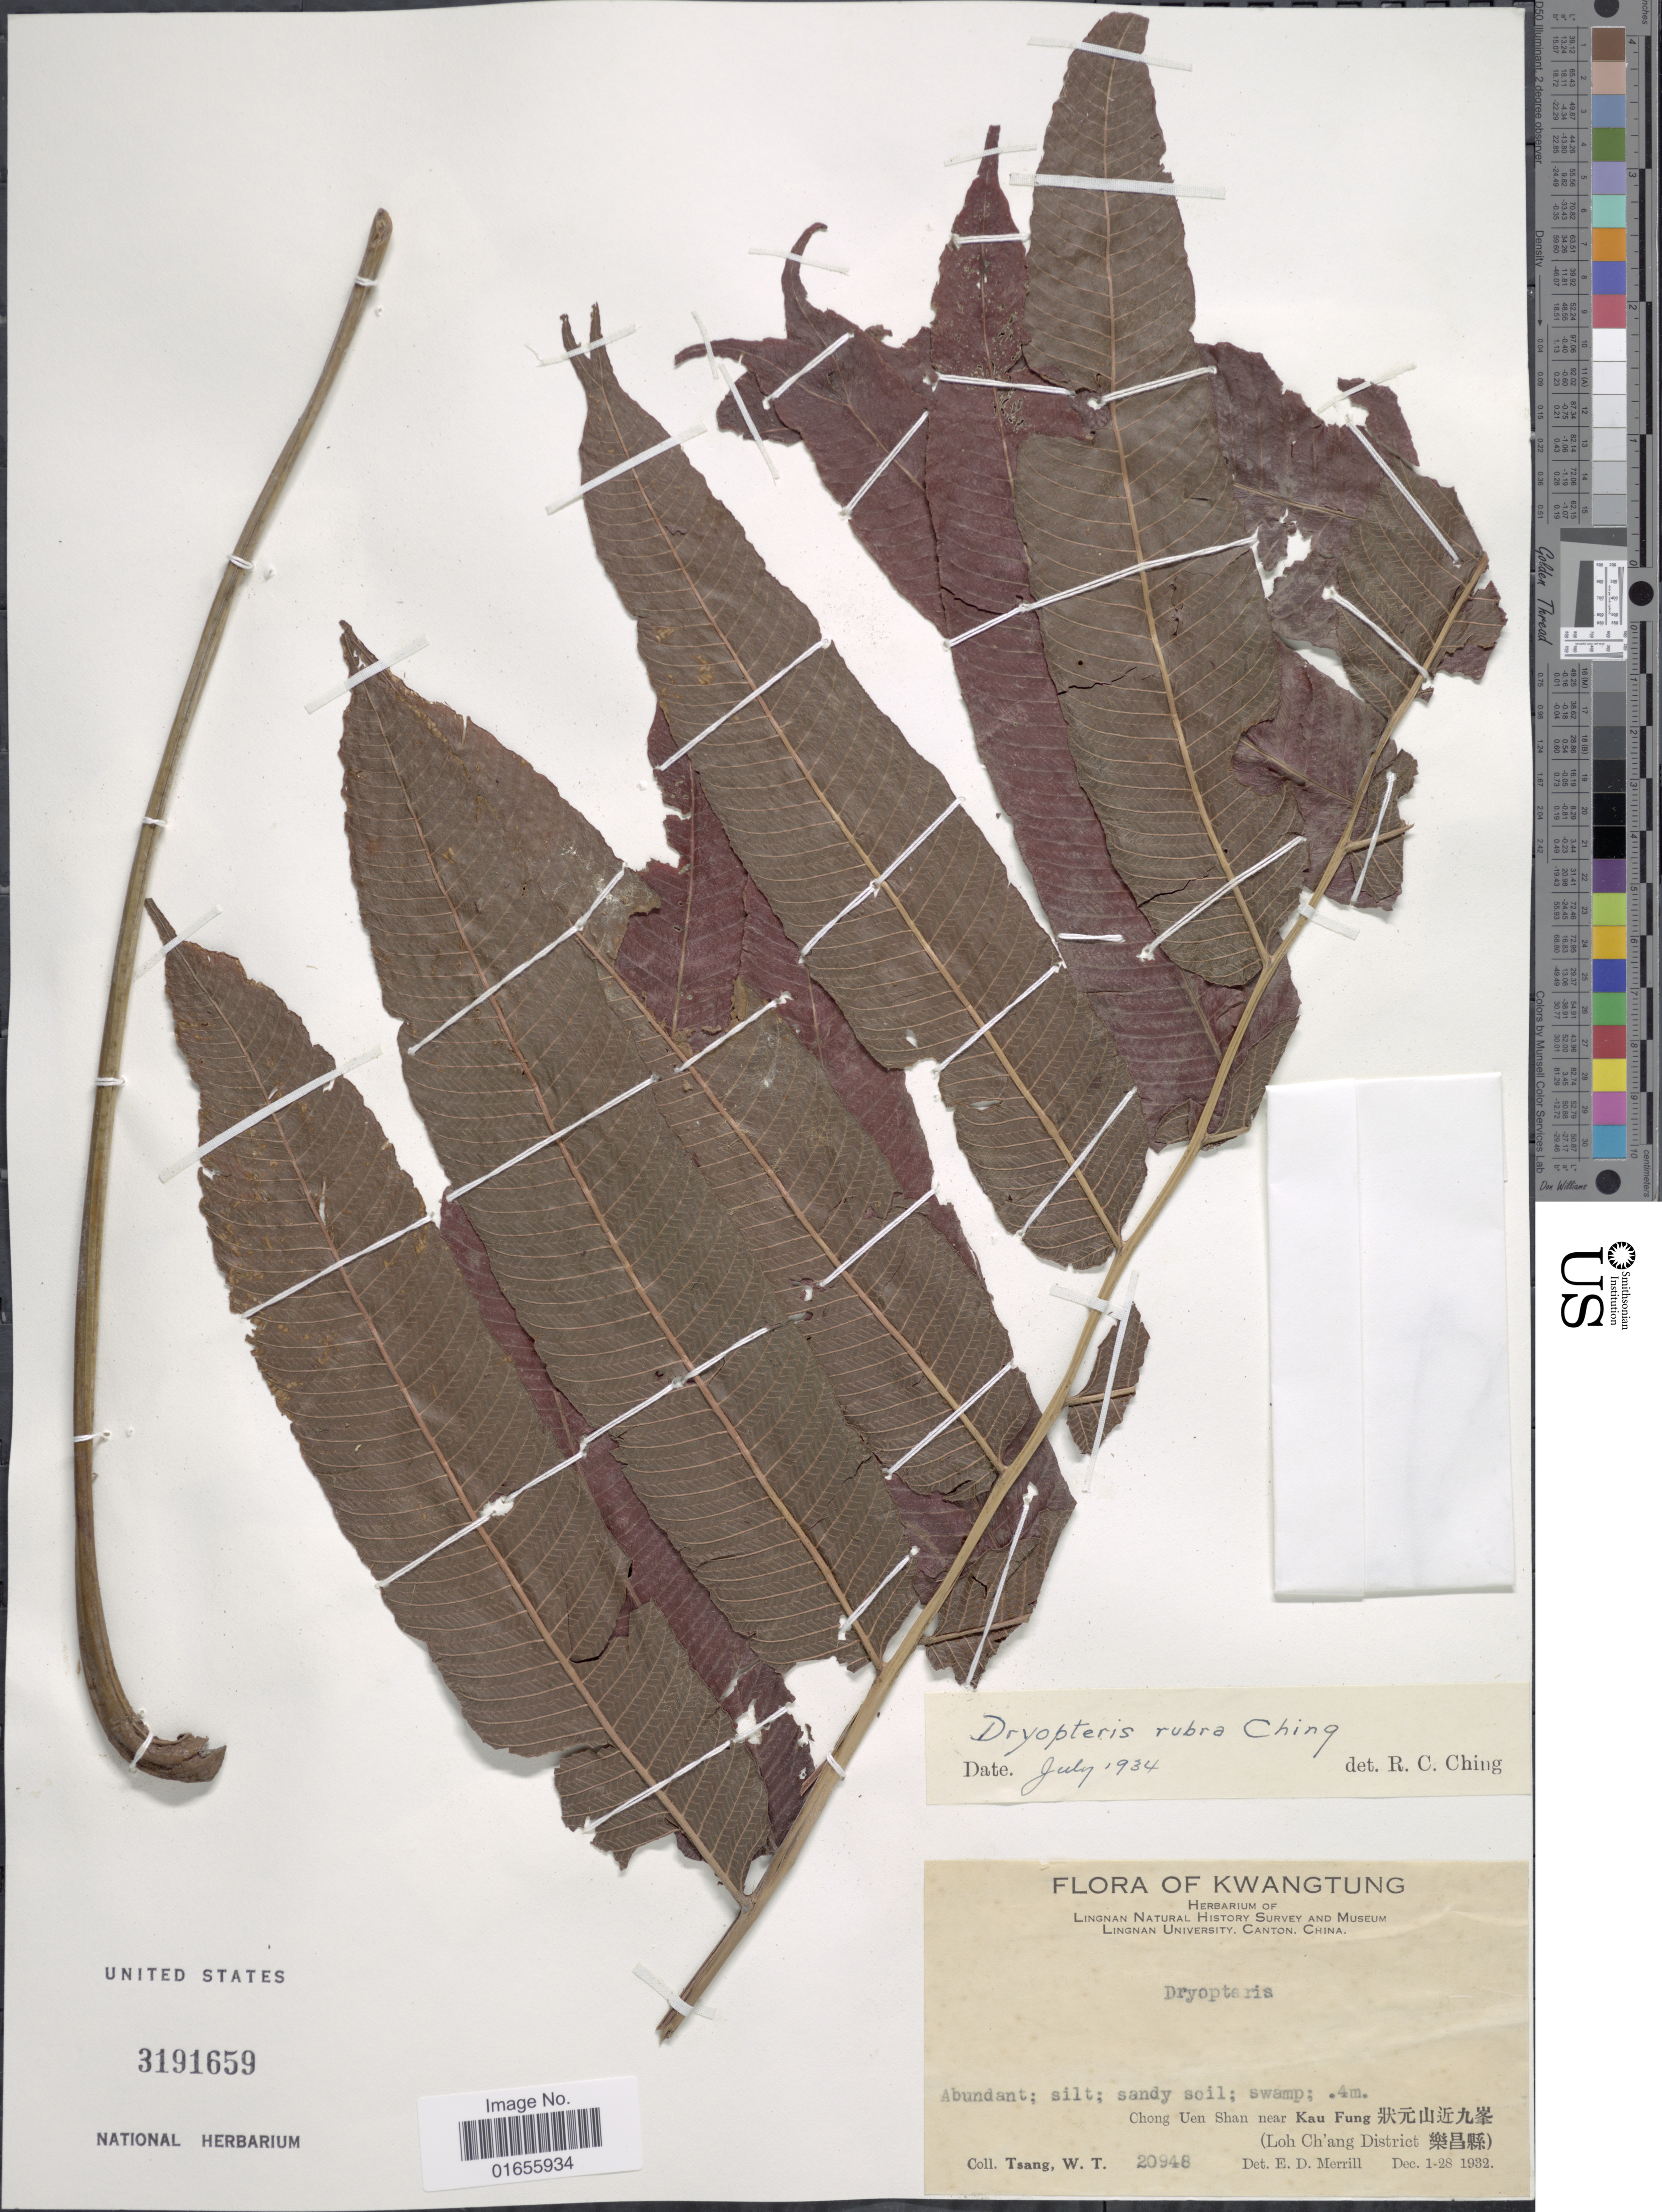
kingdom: Plantae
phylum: Tracheophyta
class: Polypodiopsida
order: Polypodiales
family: Thelypteridaceae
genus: Pronephrium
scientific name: Pronephrium lakhimpurense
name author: (Rosenst.) Holttum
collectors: W. T. Tsang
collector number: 20948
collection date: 1932-12-01/1932-12-28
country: China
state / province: Guangdong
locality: Kwangtung, Chong Uen Shan near Kau Fung (Loh Ch'ang District)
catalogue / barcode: US 3191659